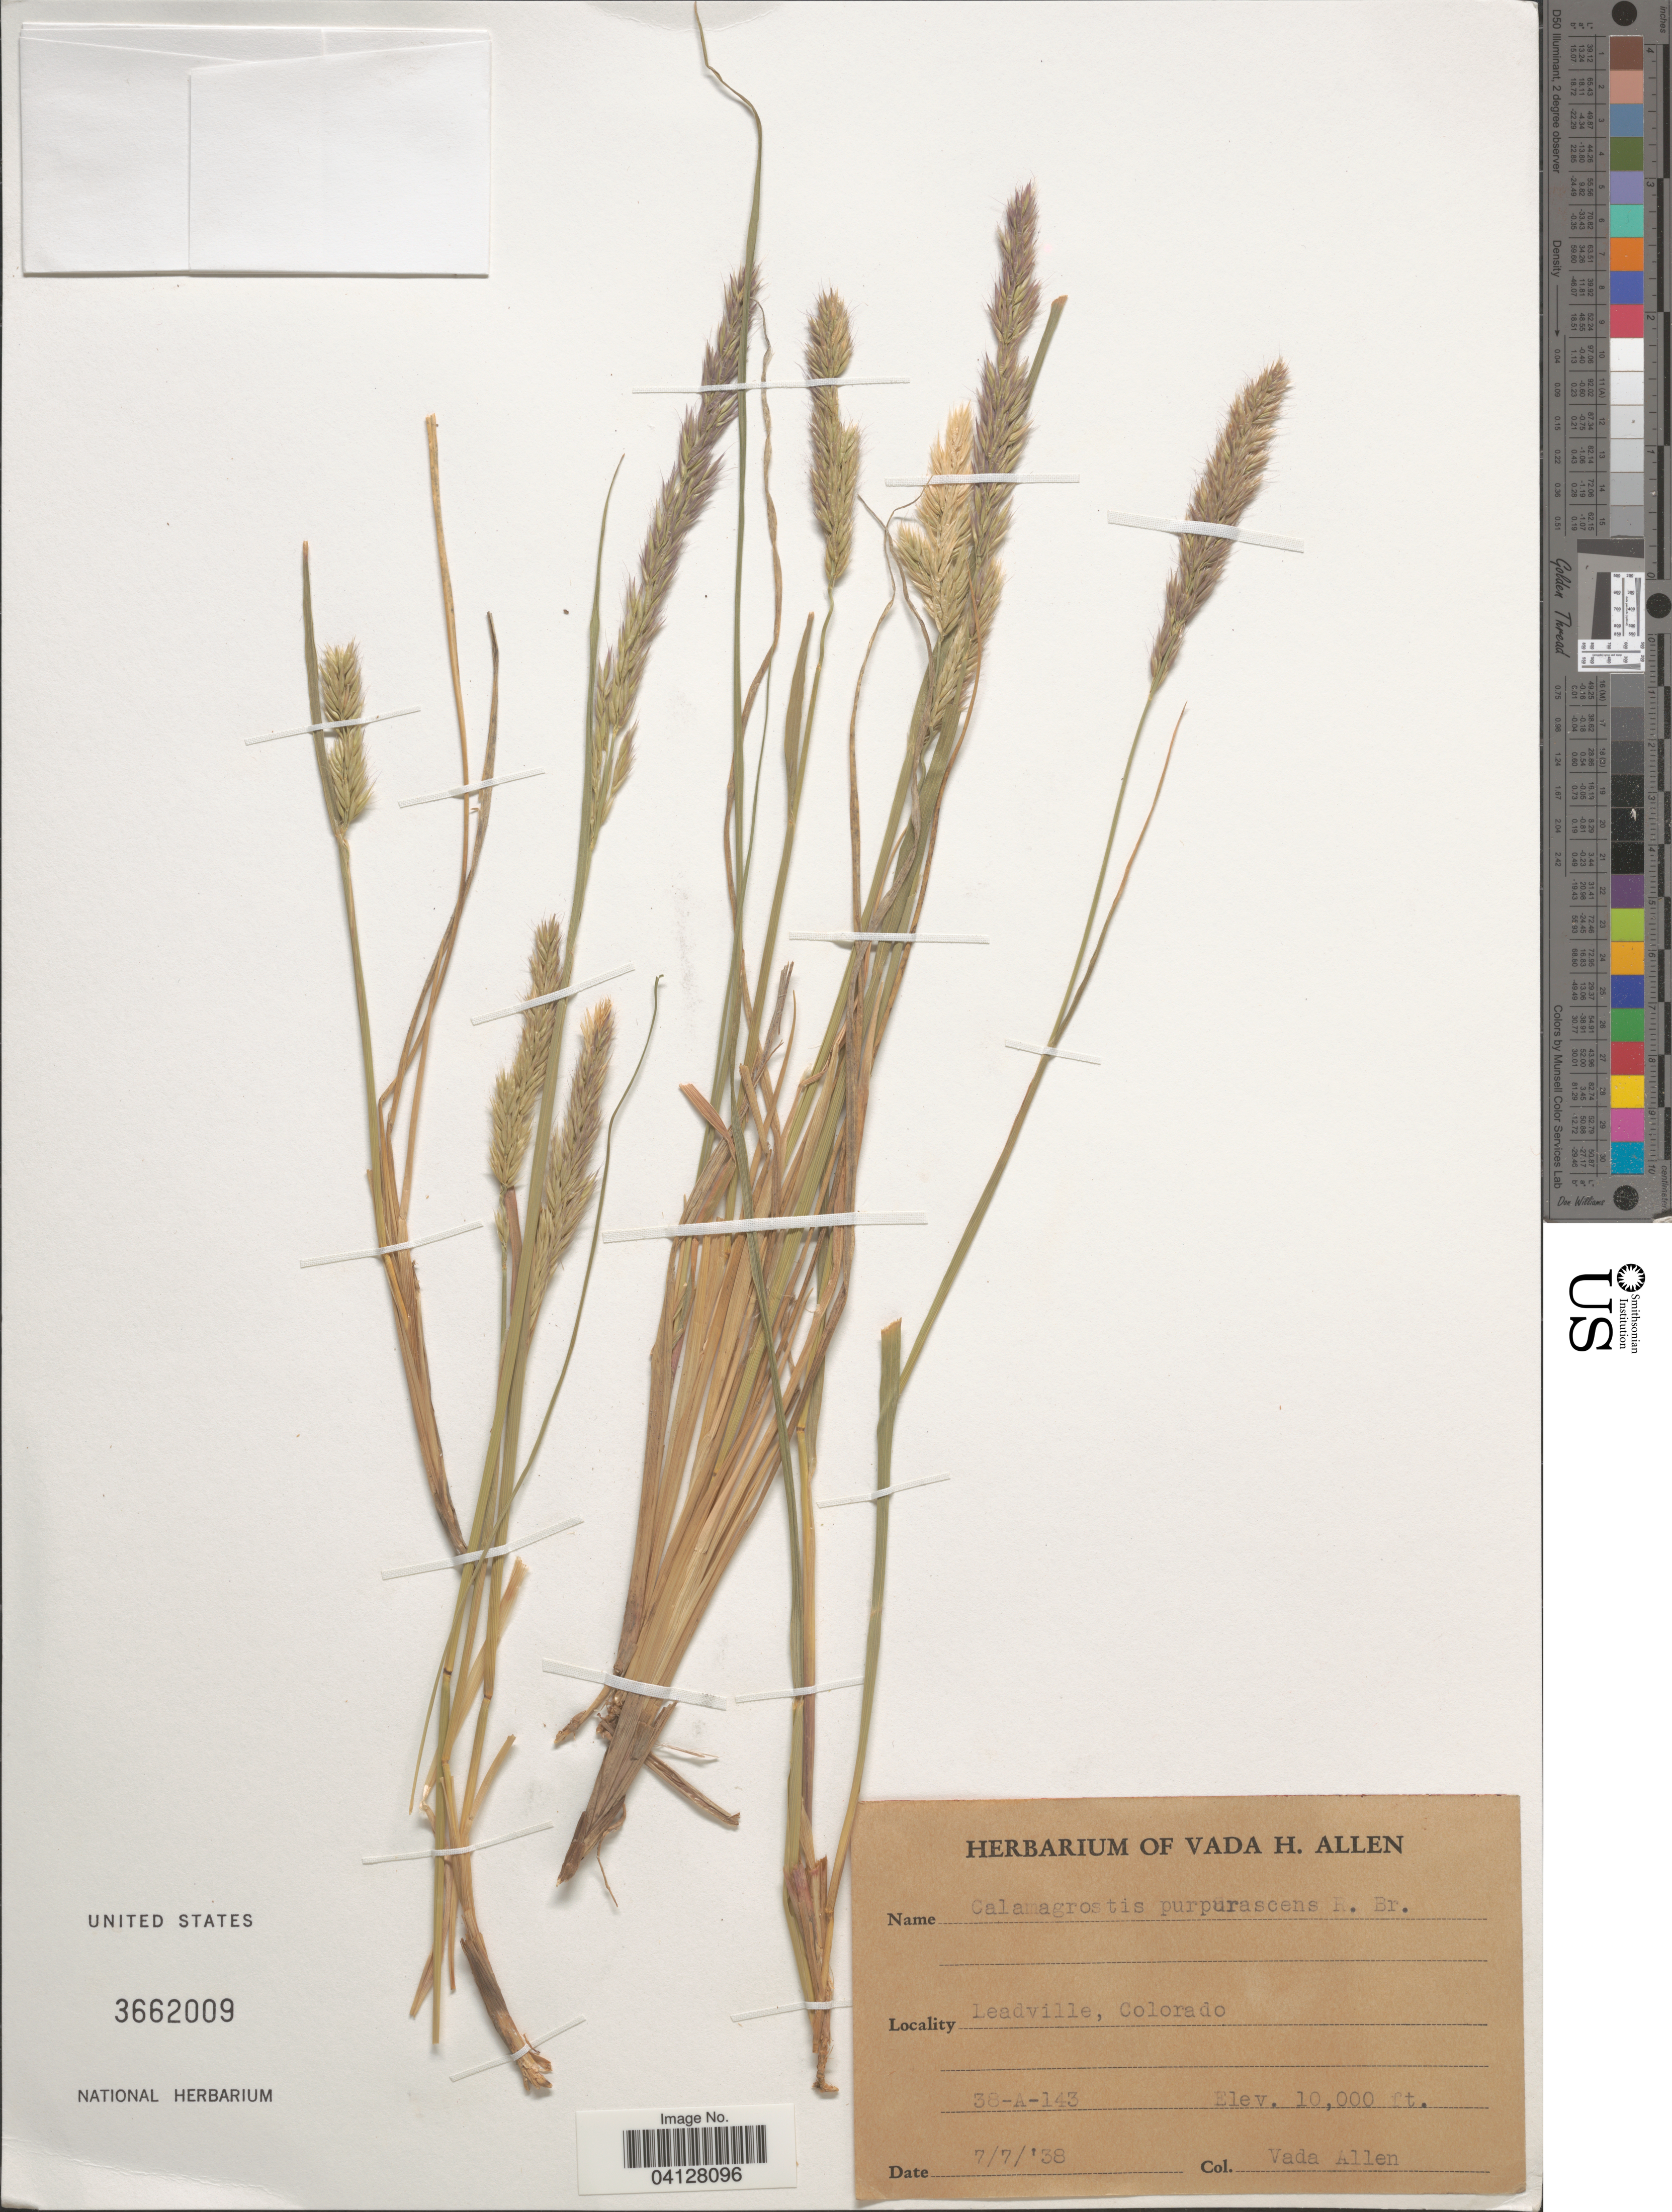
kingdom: Plantae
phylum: Tracheophyta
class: Liliopsida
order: Poales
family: Poaceae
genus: Calamagrostis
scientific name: Calamagrostis purpurascens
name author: R. Br.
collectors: V. Allen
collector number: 38-A-143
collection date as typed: Transcribed d/m/y: 7/7/38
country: United States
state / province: Colorado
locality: Leadville.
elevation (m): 3048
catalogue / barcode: US 3662009